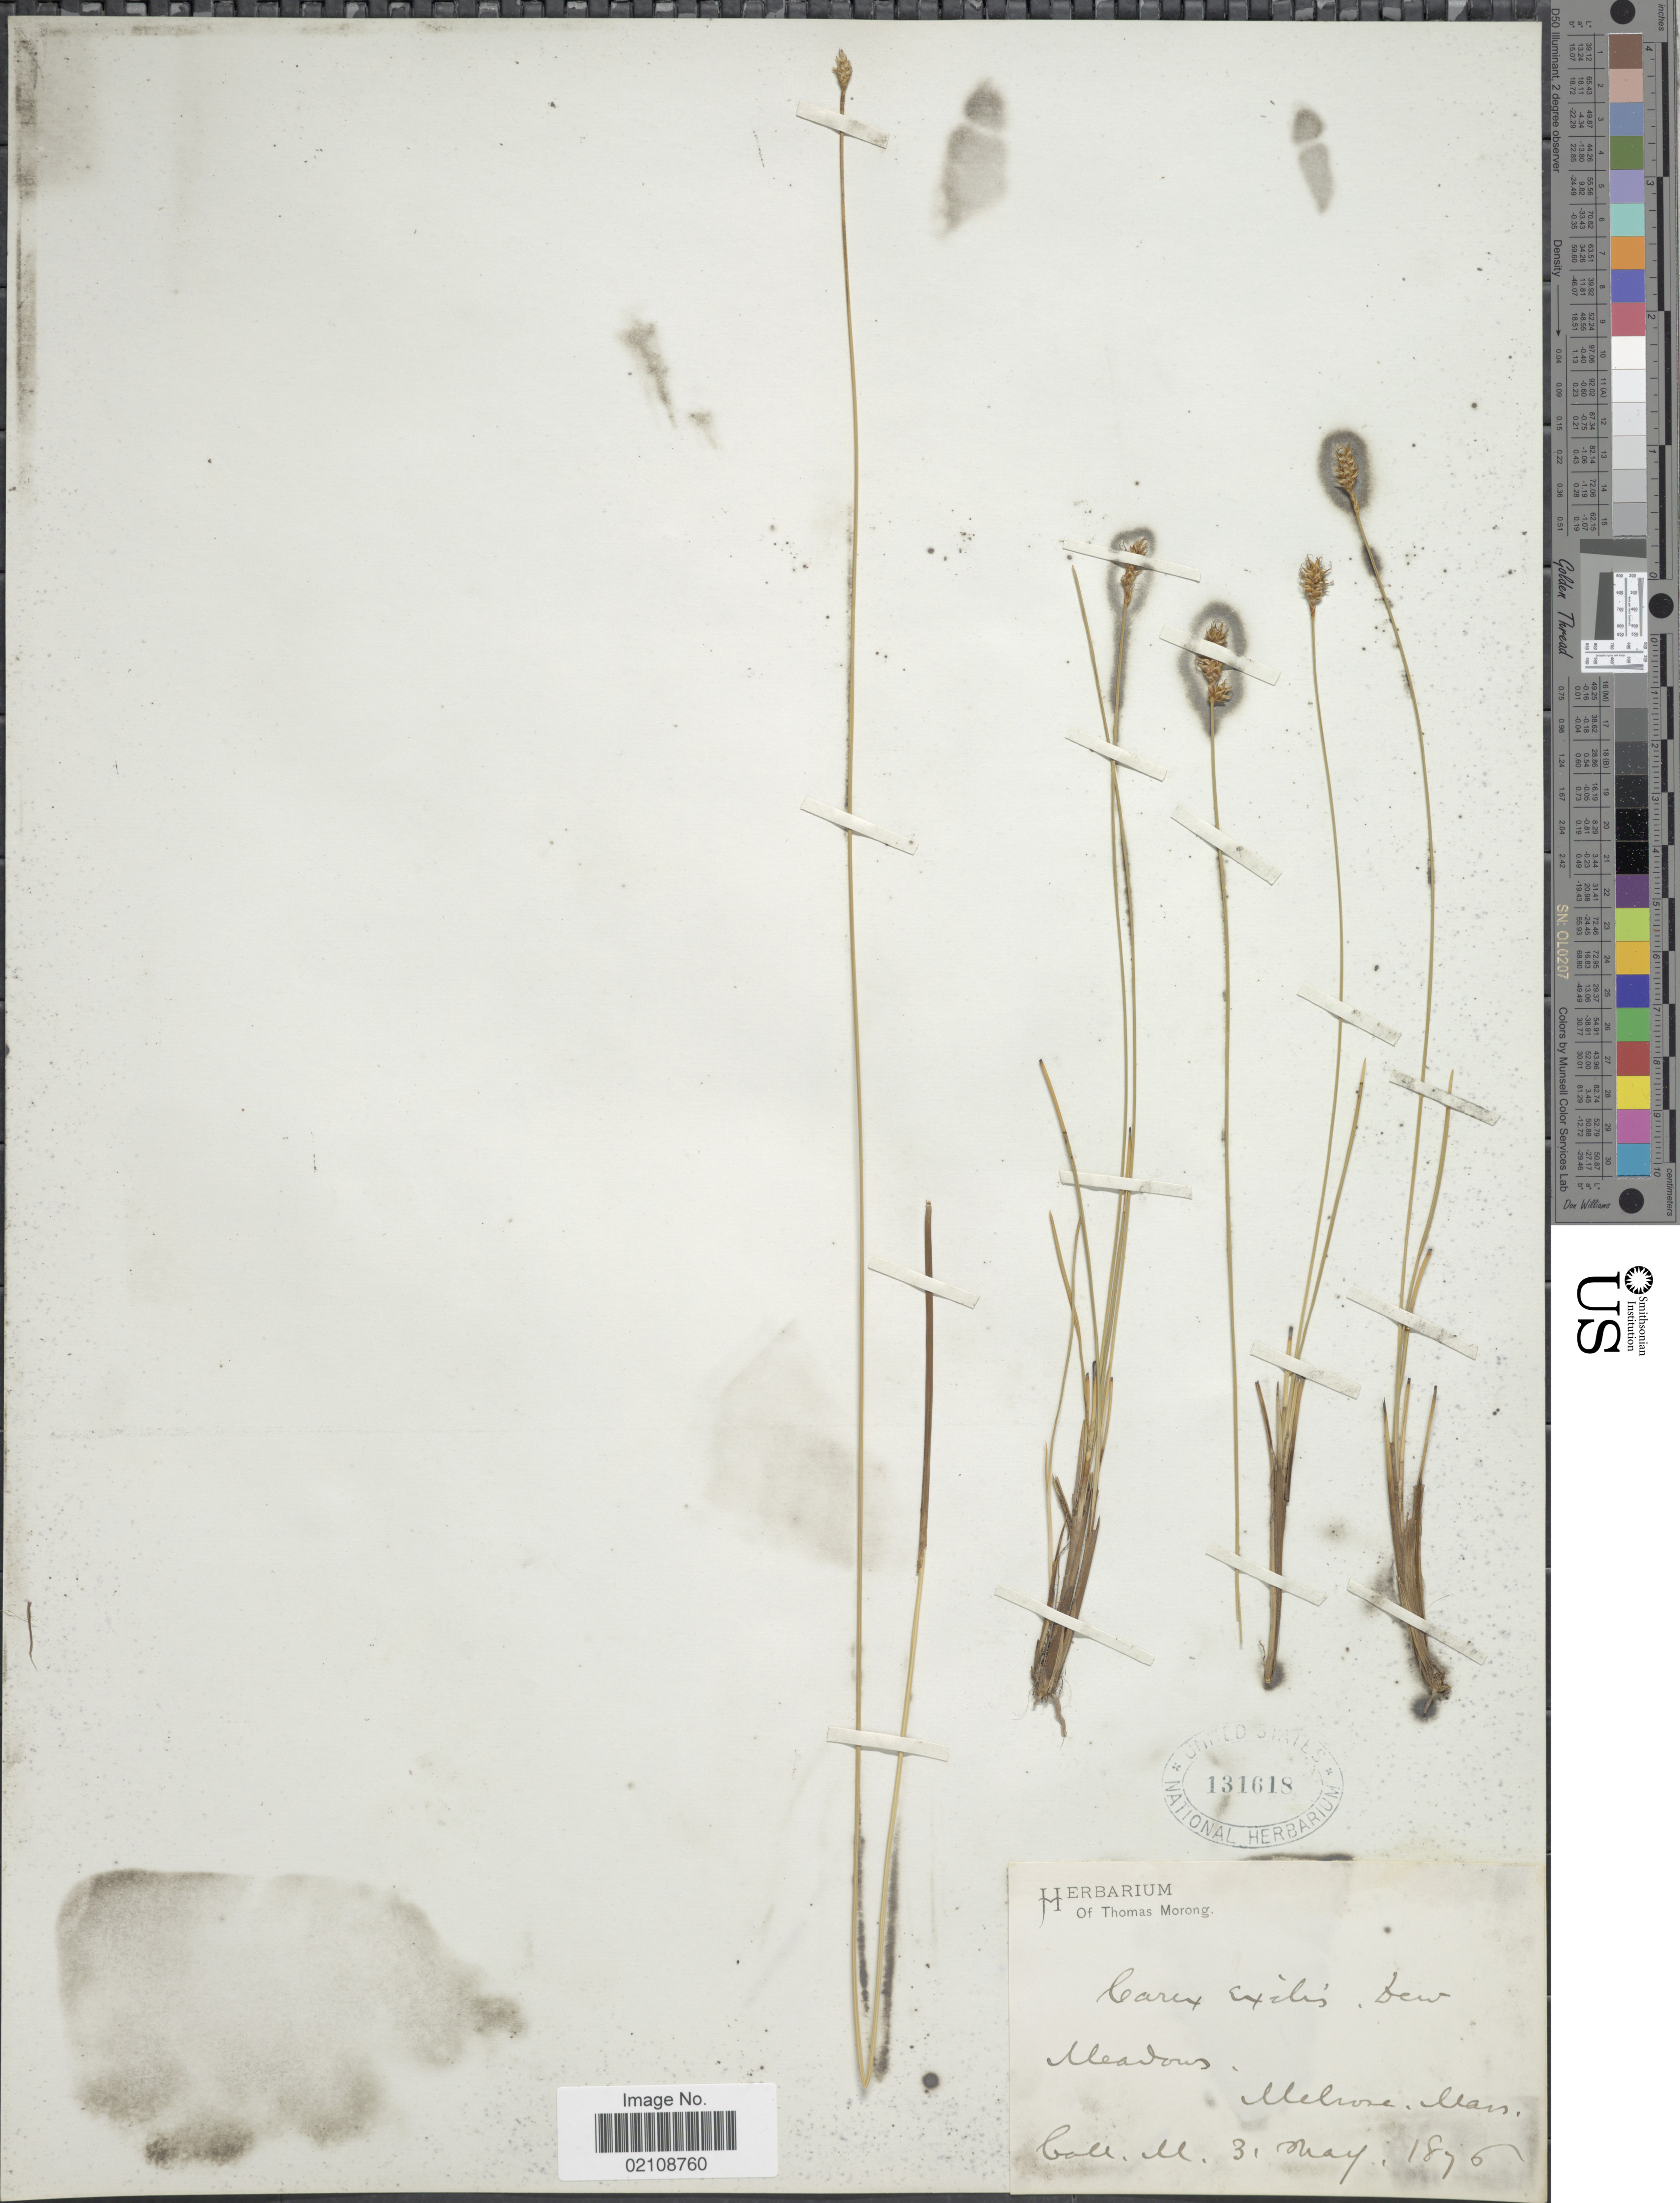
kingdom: Plantae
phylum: Tracheophyta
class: Liliopsida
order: Poales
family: Cyperaceae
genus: Carex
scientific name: Carex exilis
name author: Dewey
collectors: ex herb. T. Morong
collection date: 1876-05-31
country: United States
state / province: Massachusetts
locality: Melrose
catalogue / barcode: US 131618